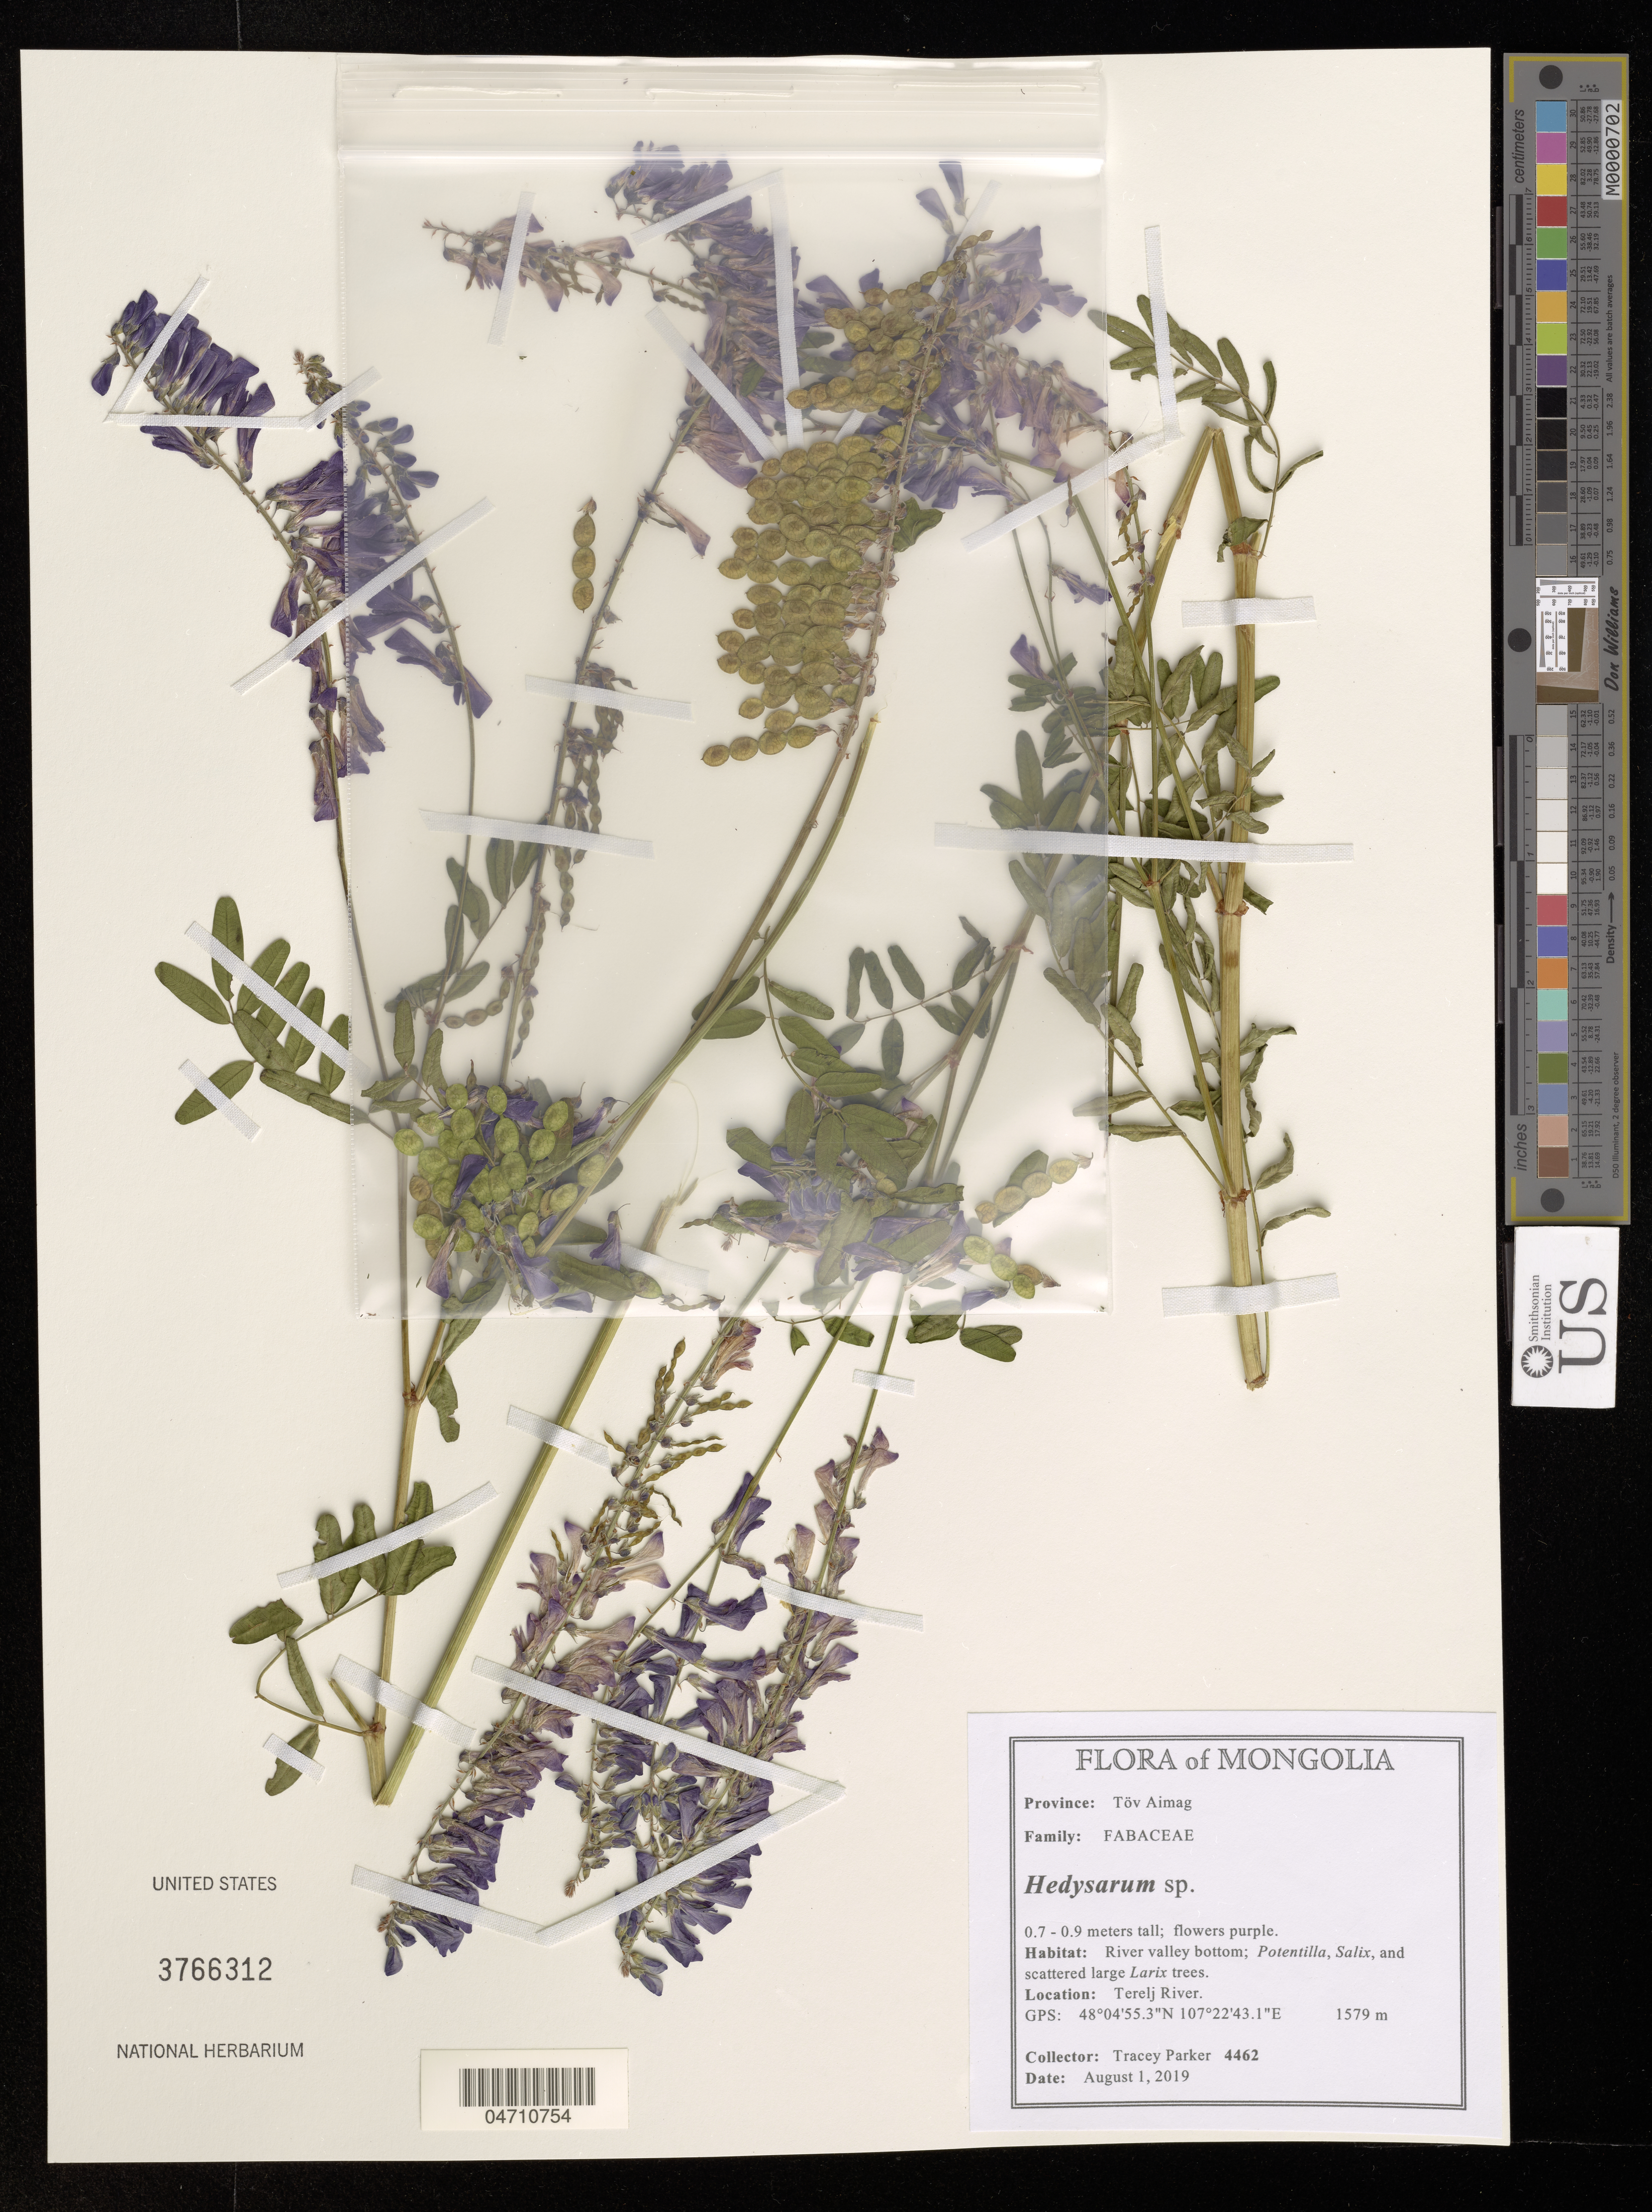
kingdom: Plantae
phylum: Tracheophyta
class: Magnoliopsida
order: Fabales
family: Fabaceae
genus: Hedysarum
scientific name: Hedysarum sp.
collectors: T. Parker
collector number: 4462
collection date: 2019-08-01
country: Mongolia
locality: Province: Töv Aimag. Terelj River.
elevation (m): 1579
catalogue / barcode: US 3766312